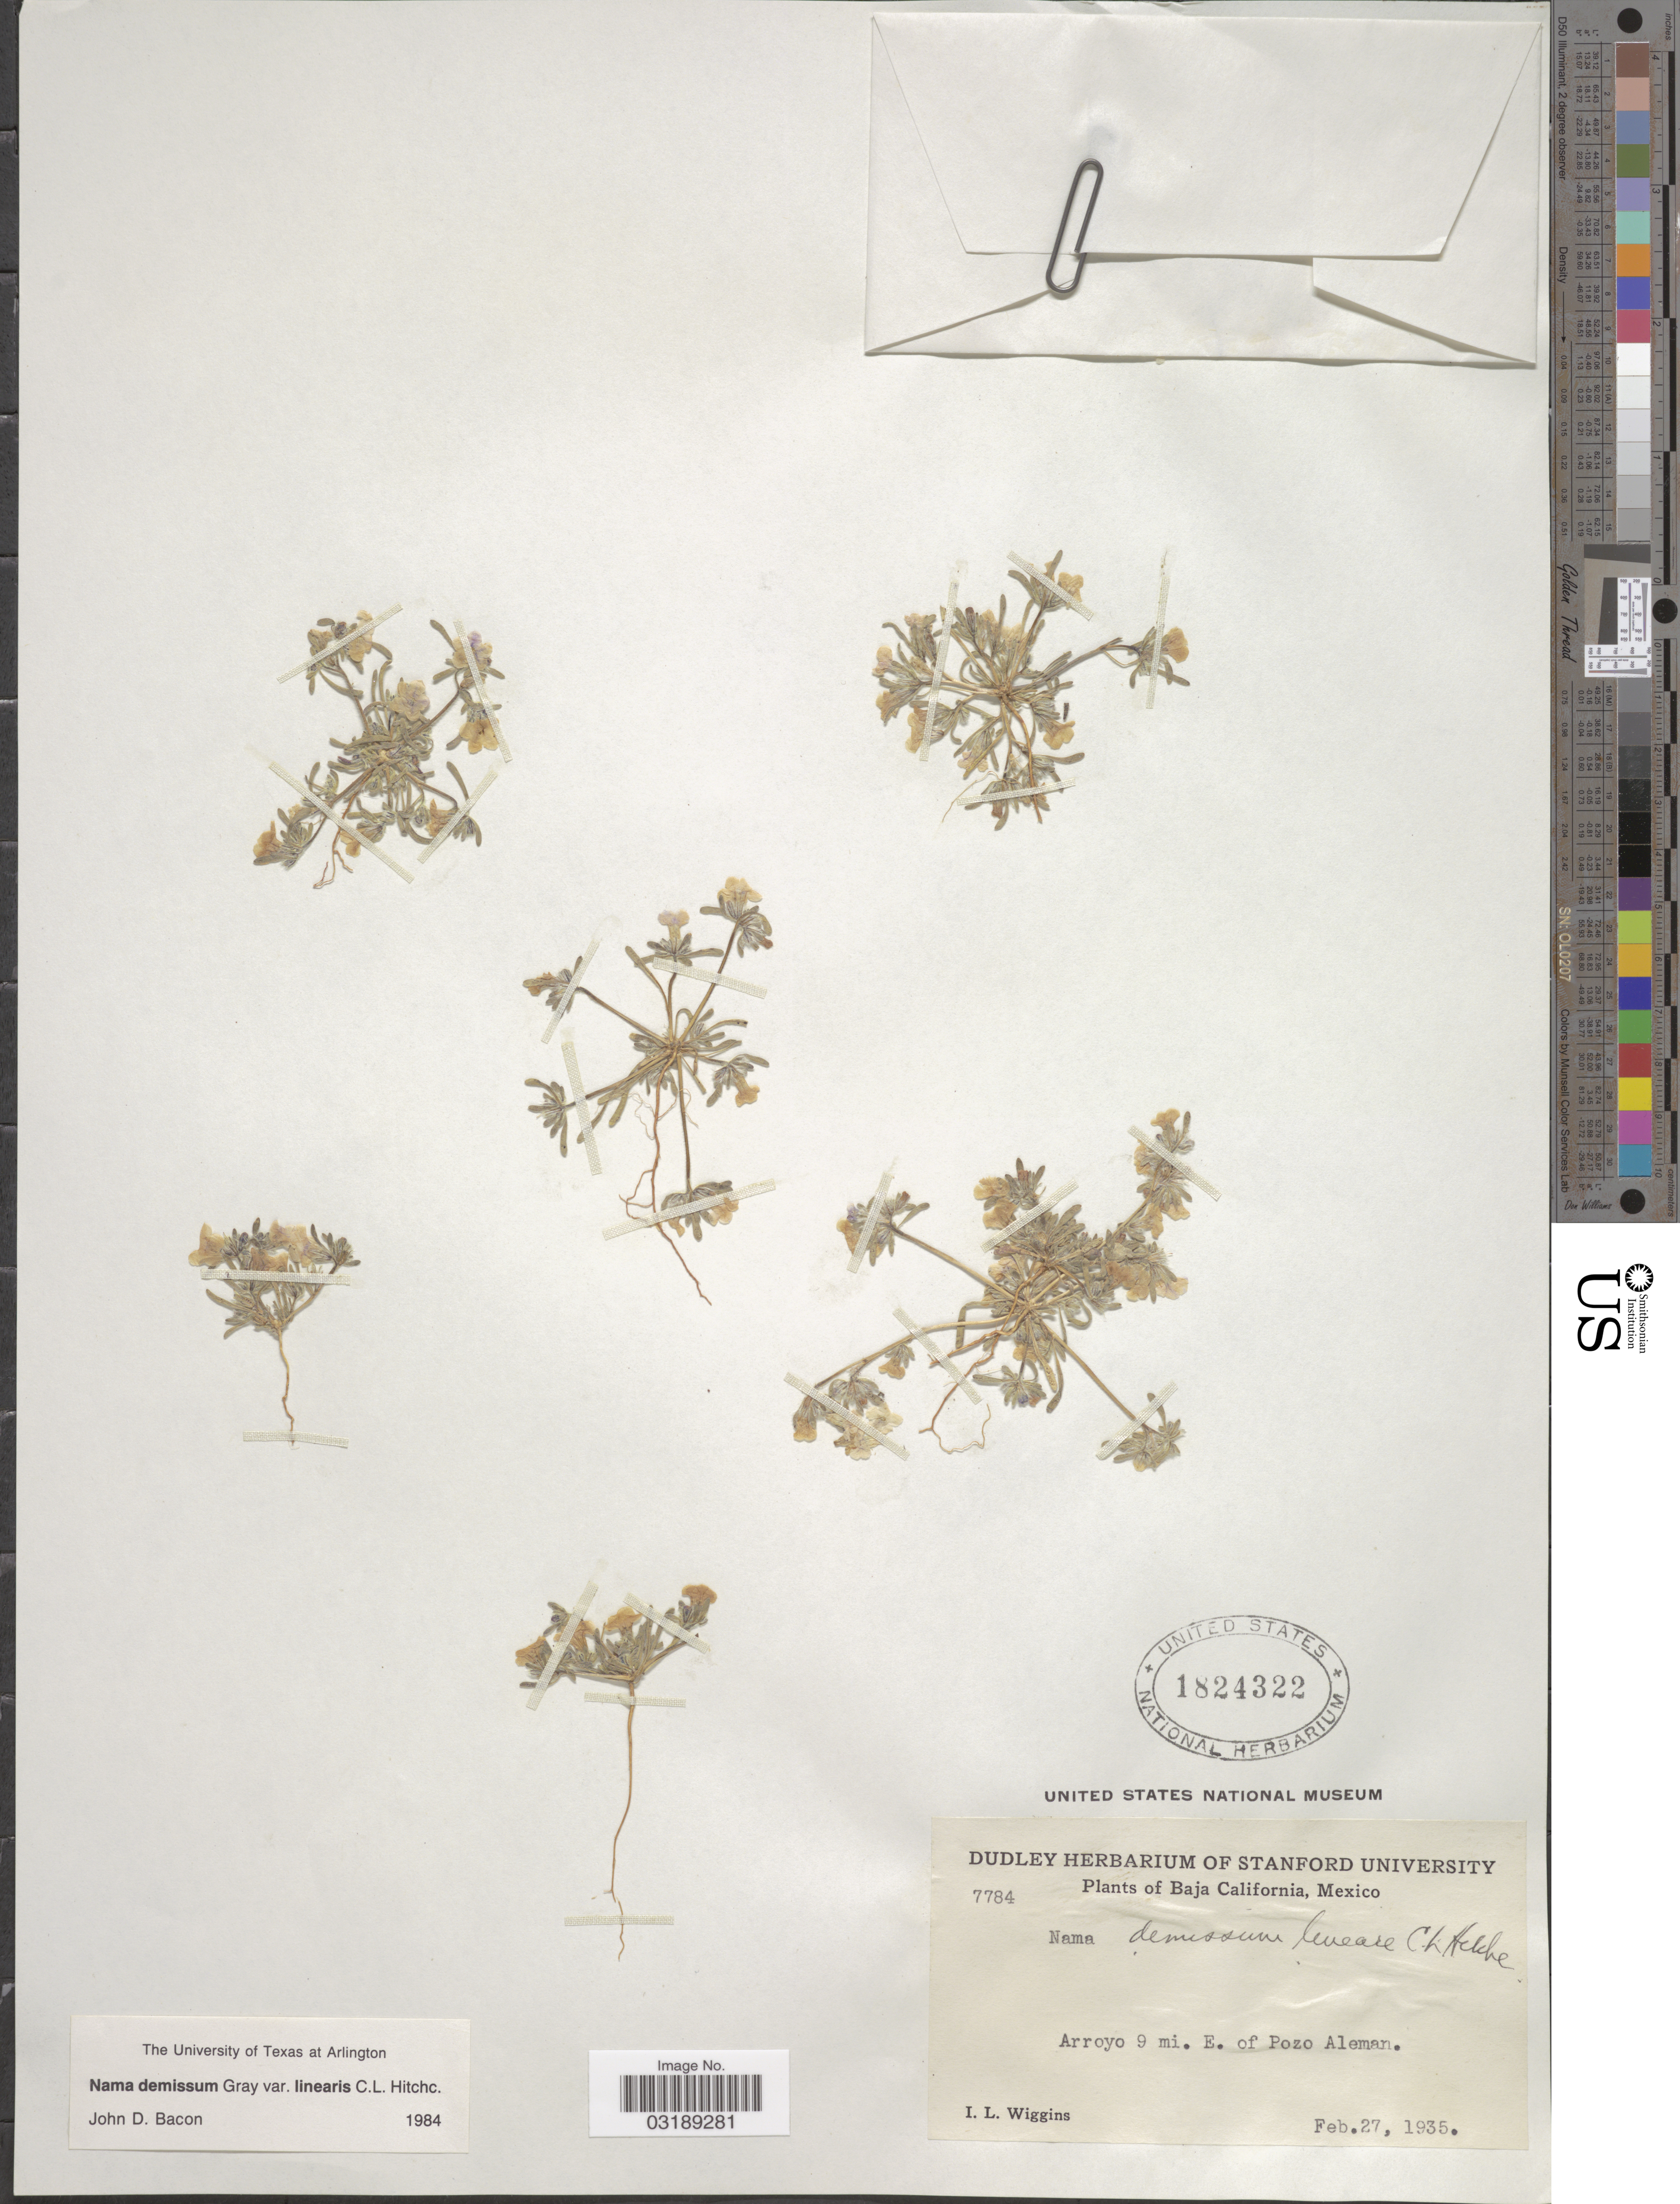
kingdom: Plantae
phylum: Tracheophyta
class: Magnoliopsida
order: Boraginales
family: Namaceae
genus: Nama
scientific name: Nama demissa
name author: A. Gray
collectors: I. L. Wiggins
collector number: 7784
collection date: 1935-02-27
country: Mexico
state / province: Baja California Norte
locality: Arroyo 9 mi. E. of Pozo Aleman.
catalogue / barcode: US 1824322